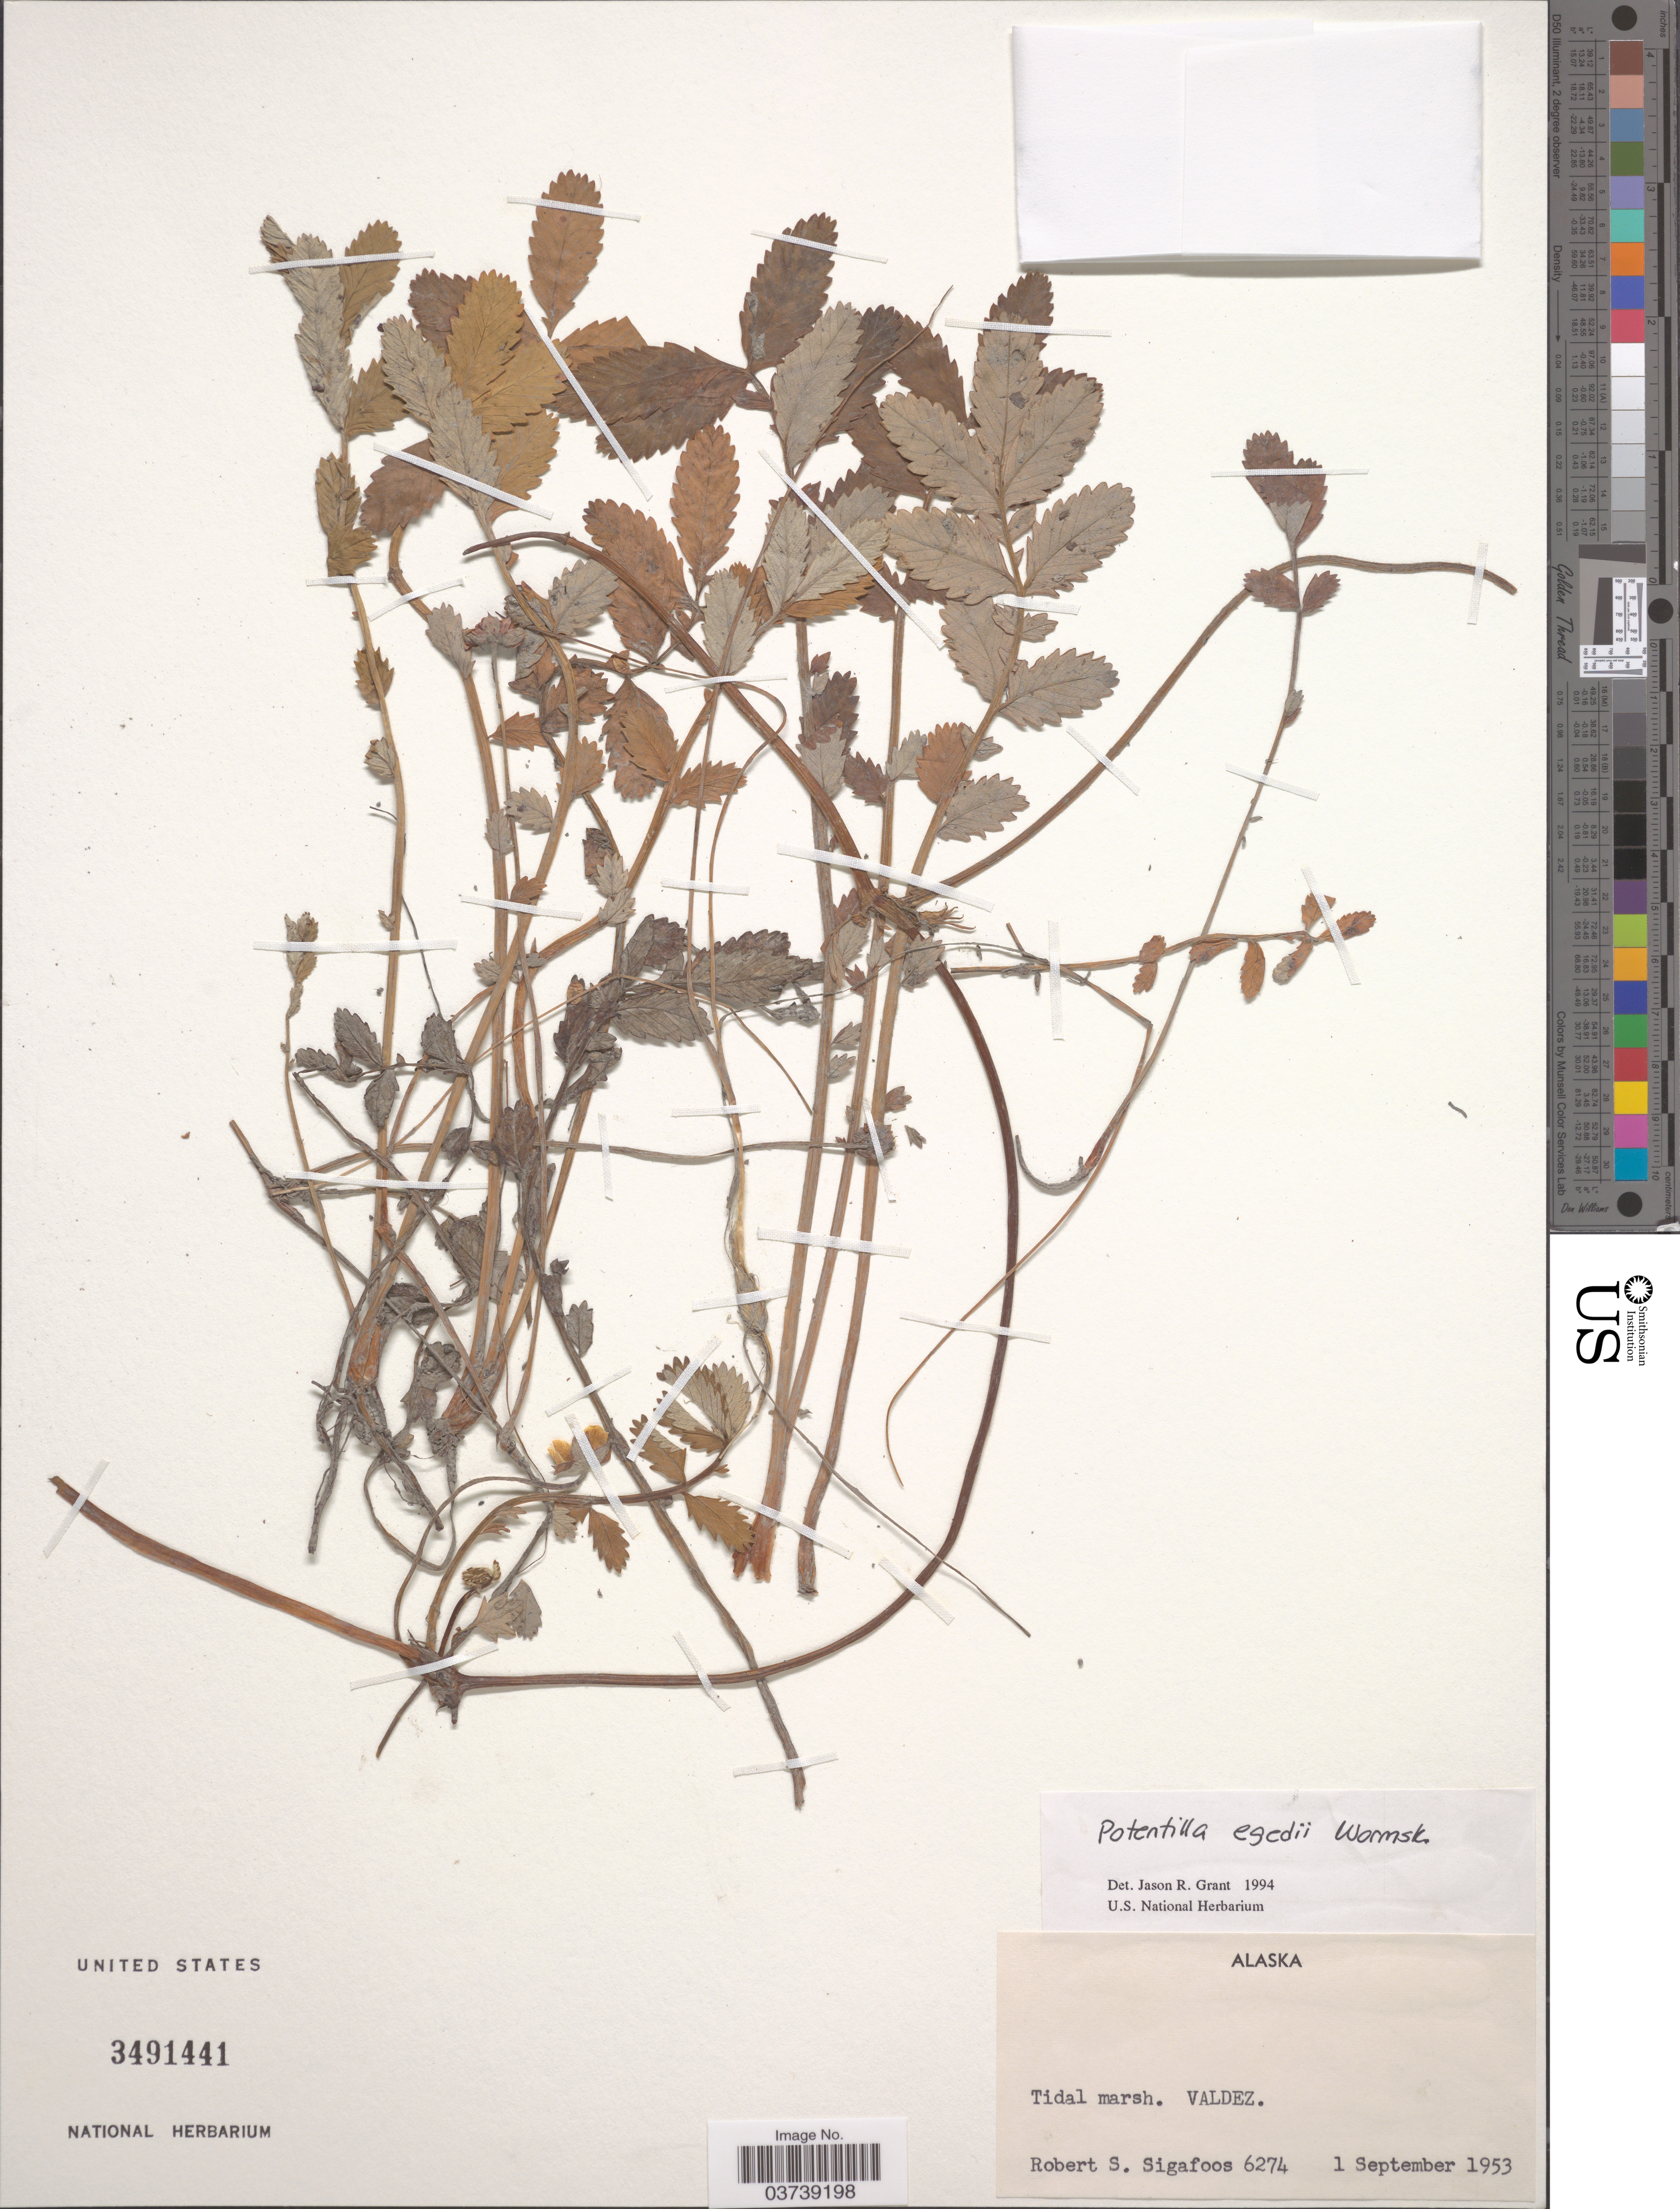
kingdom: Plantae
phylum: Tracheophyta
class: Magnoliopsida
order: Rosales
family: Rosaceae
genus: Argentina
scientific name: Argentina egedii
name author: (Wormsk. ex Oeder) Rydb.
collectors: R. Sigafoos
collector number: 6274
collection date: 1953-09-01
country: United States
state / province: Alaska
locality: Tidal marsh. Valdez.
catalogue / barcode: US 3491441